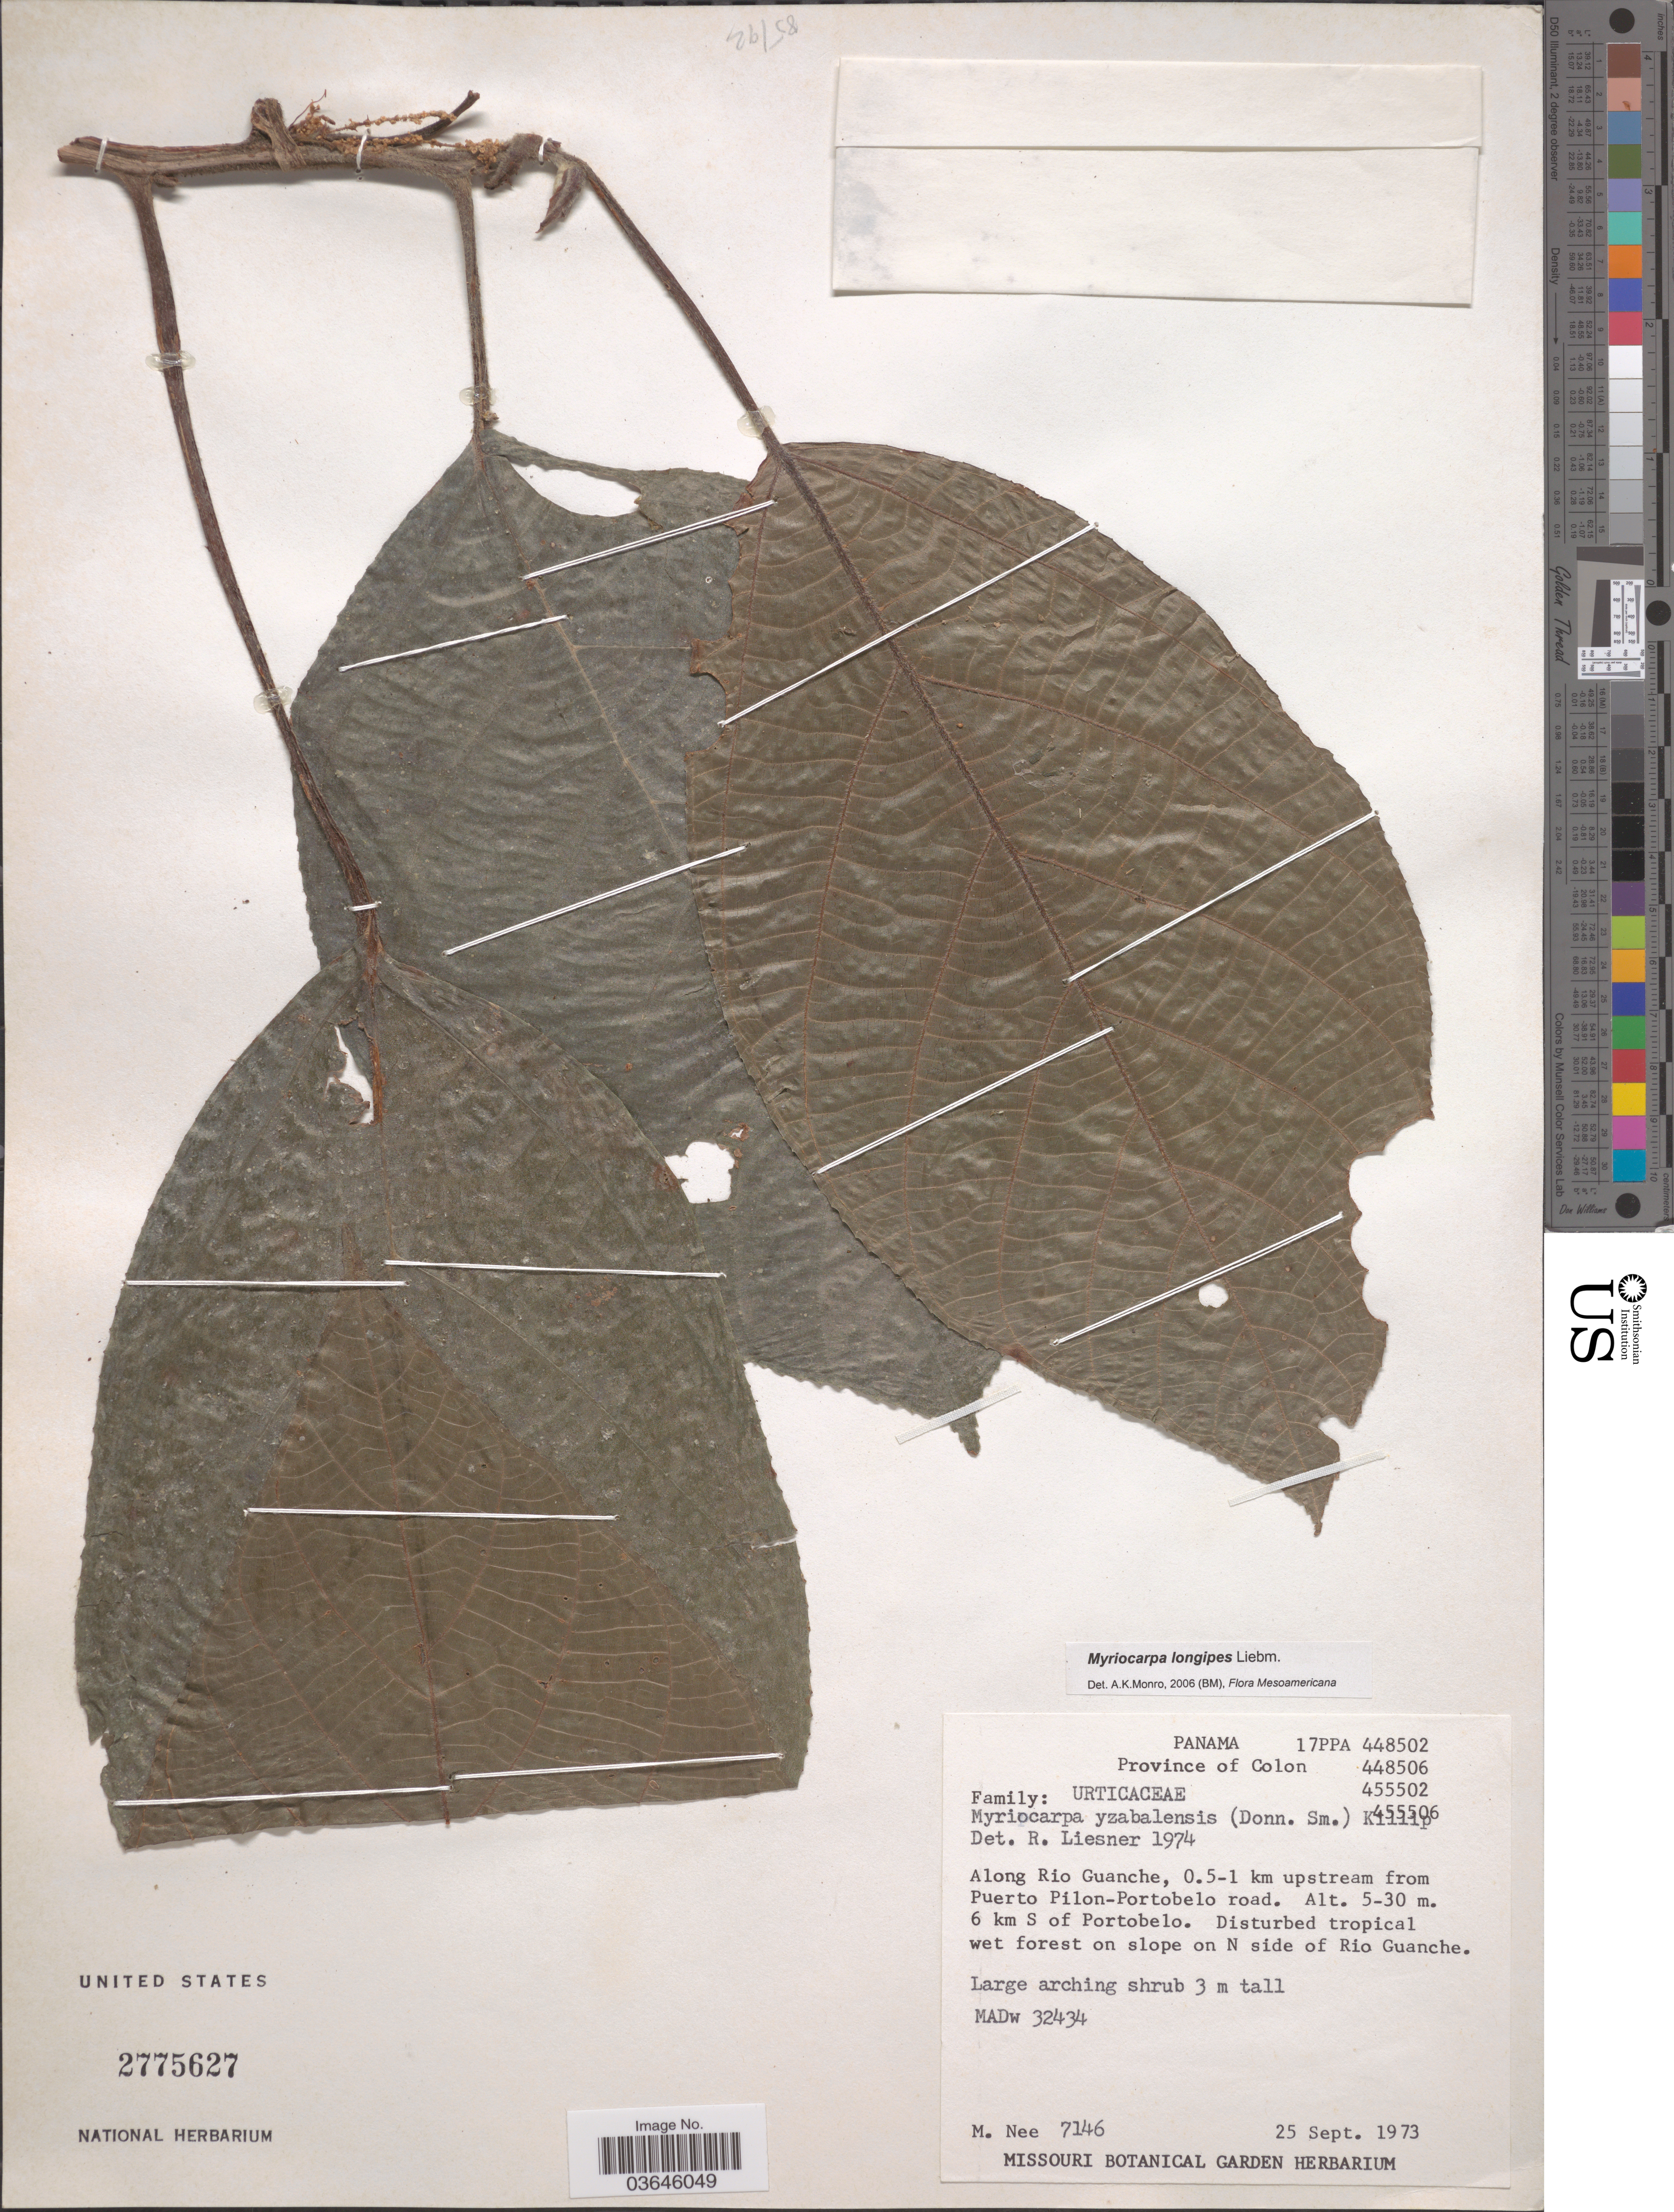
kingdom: Plantae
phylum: Tracheophyta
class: Magnoliopsida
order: Rosales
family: Urticaceae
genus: Myriocarpa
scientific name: Myriocarpa longipes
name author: Liebm.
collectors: M. Nee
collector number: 7146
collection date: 1973-09-25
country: Panama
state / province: Colón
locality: Along Rio Guanche, 0.5-1 km upstream from Puerto Pilon-Portobelo road. 6 km S of Portobelo. On slope on N side of Rio Guanche.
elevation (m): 5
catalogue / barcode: US 2775627